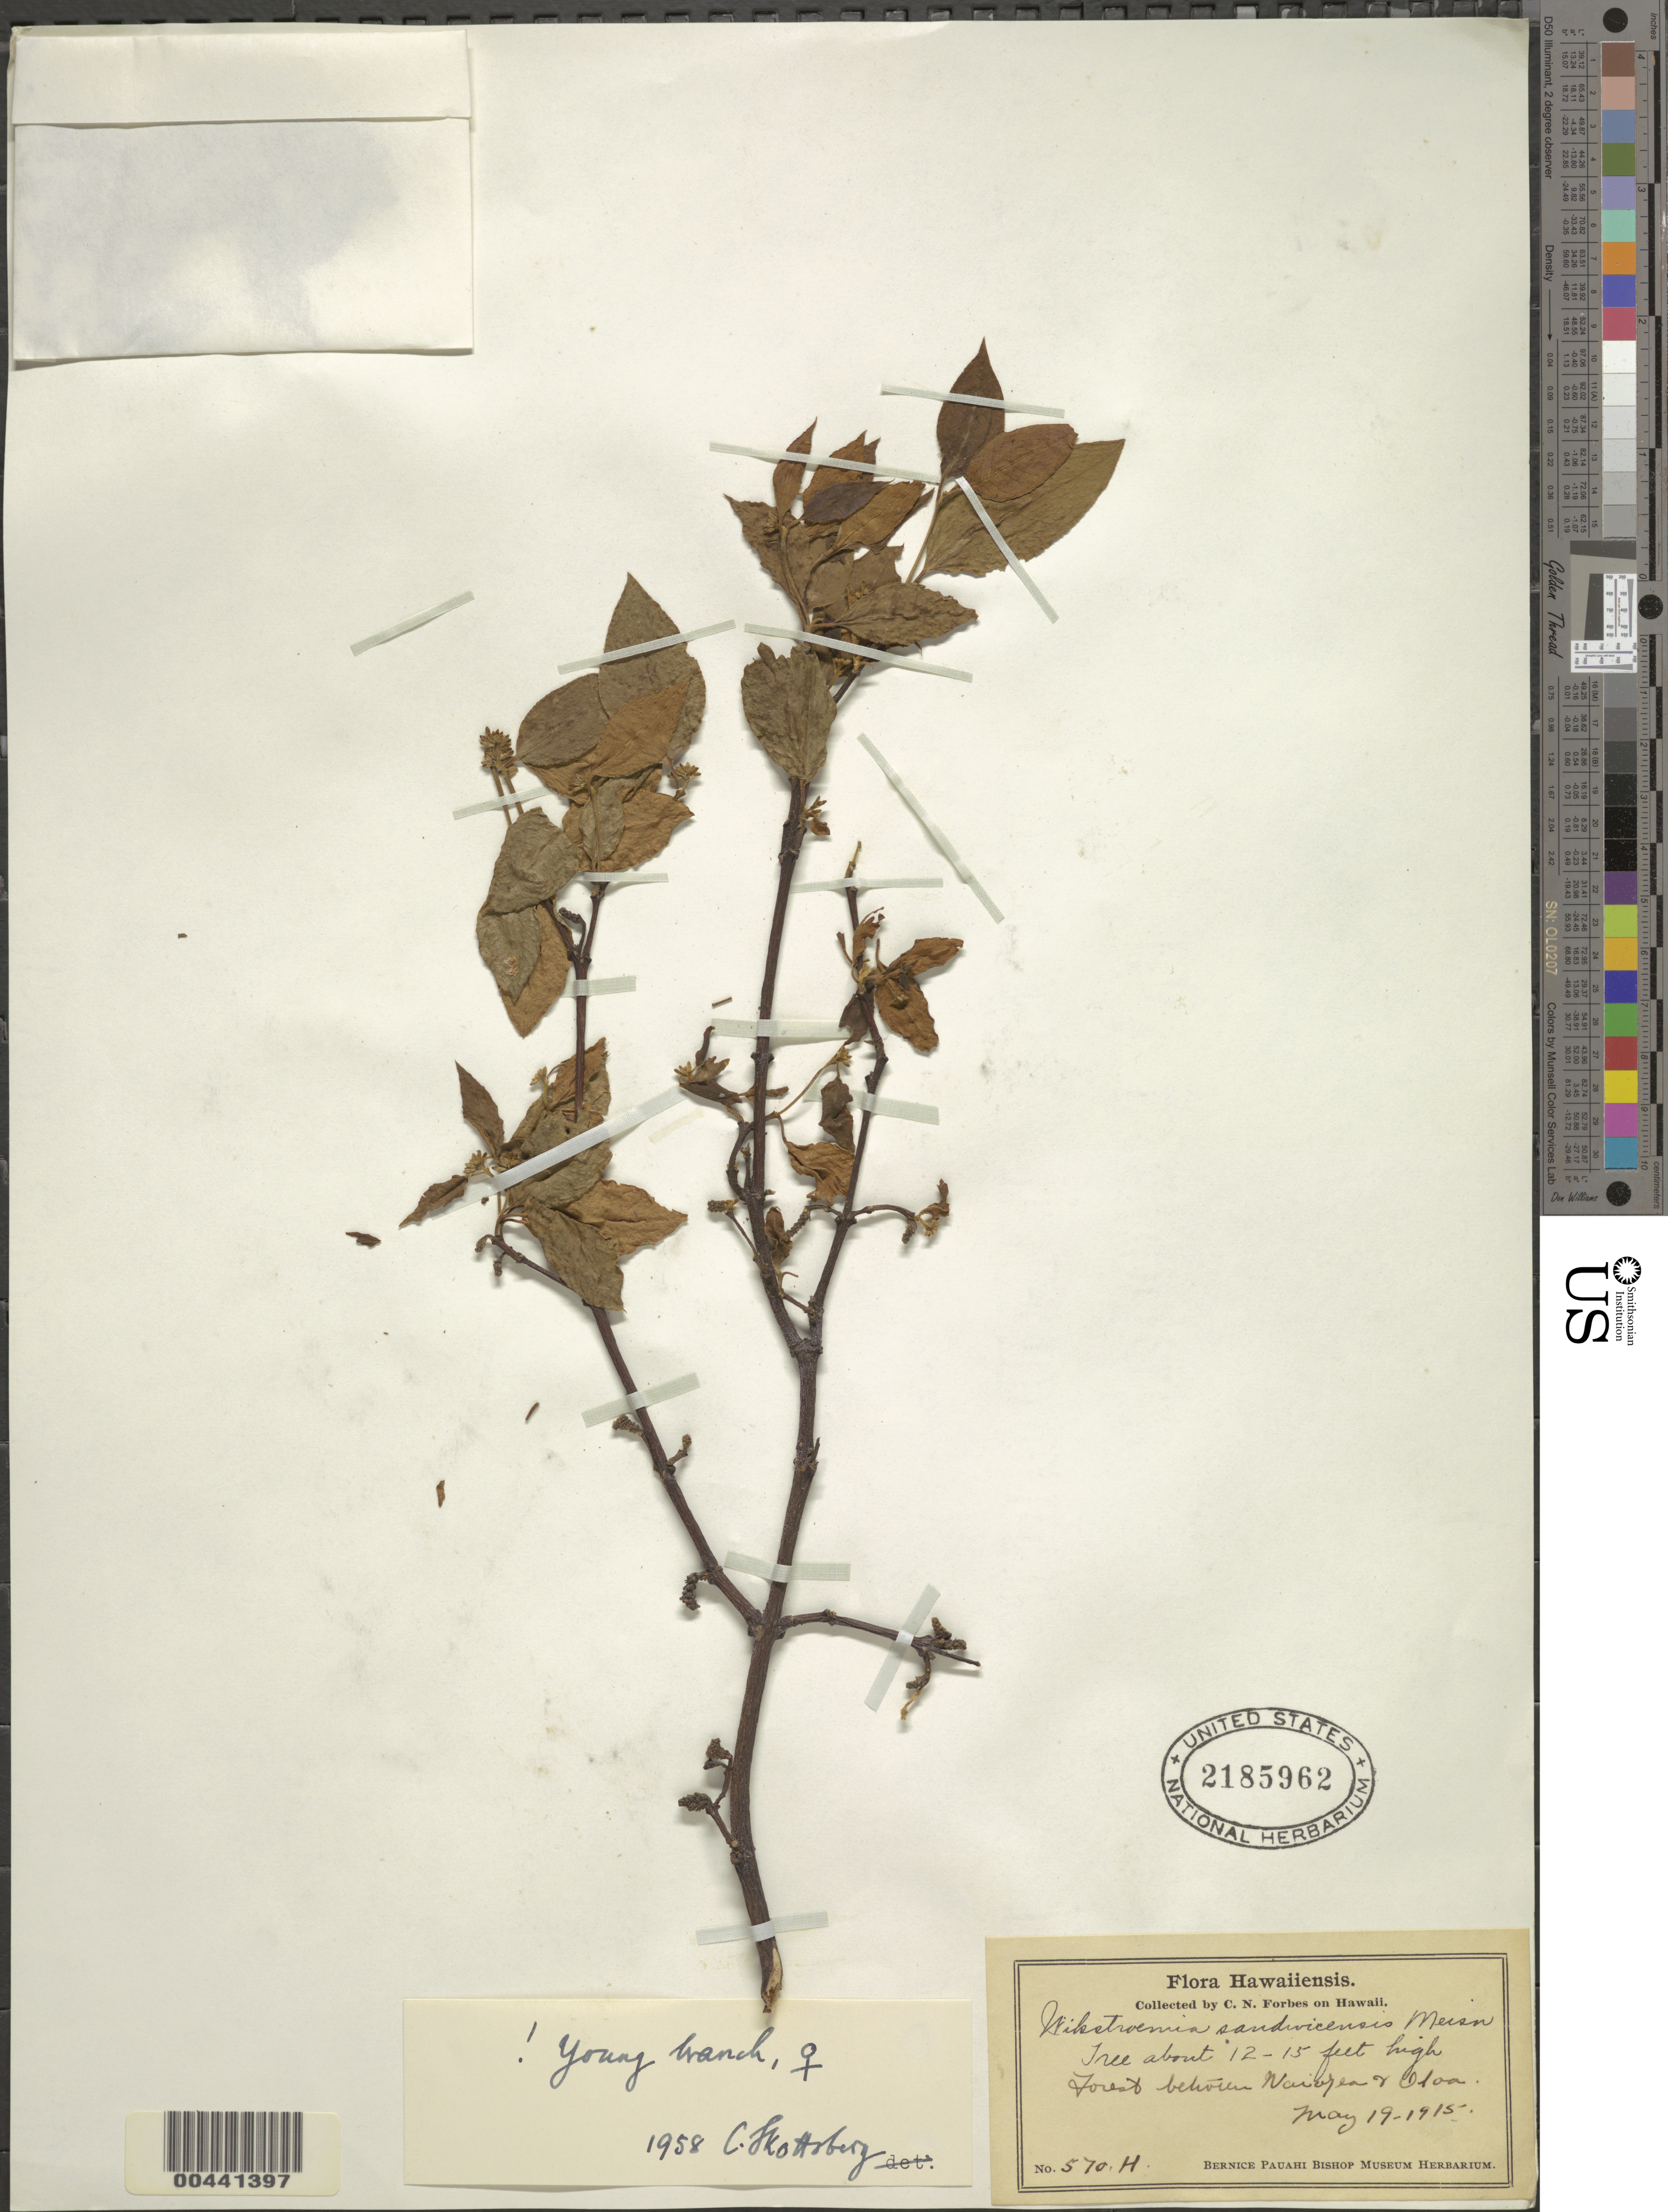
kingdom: Plantae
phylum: Tracheophyta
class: Magnoliopsida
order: Malvales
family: Thymelaeaceae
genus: Wikstroemia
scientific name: Wikstroemia sandwicensis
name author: Meisn.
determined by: Skottsberg, C. J. F.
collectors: C. N. Forbes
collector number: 570.H.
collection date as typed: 19 May 1915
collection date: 1915-05-19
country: United States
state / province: Hawaii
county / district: Hawaii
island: Hawaii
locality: Forest between Waiakea and Oloa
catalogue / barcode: US 2185962